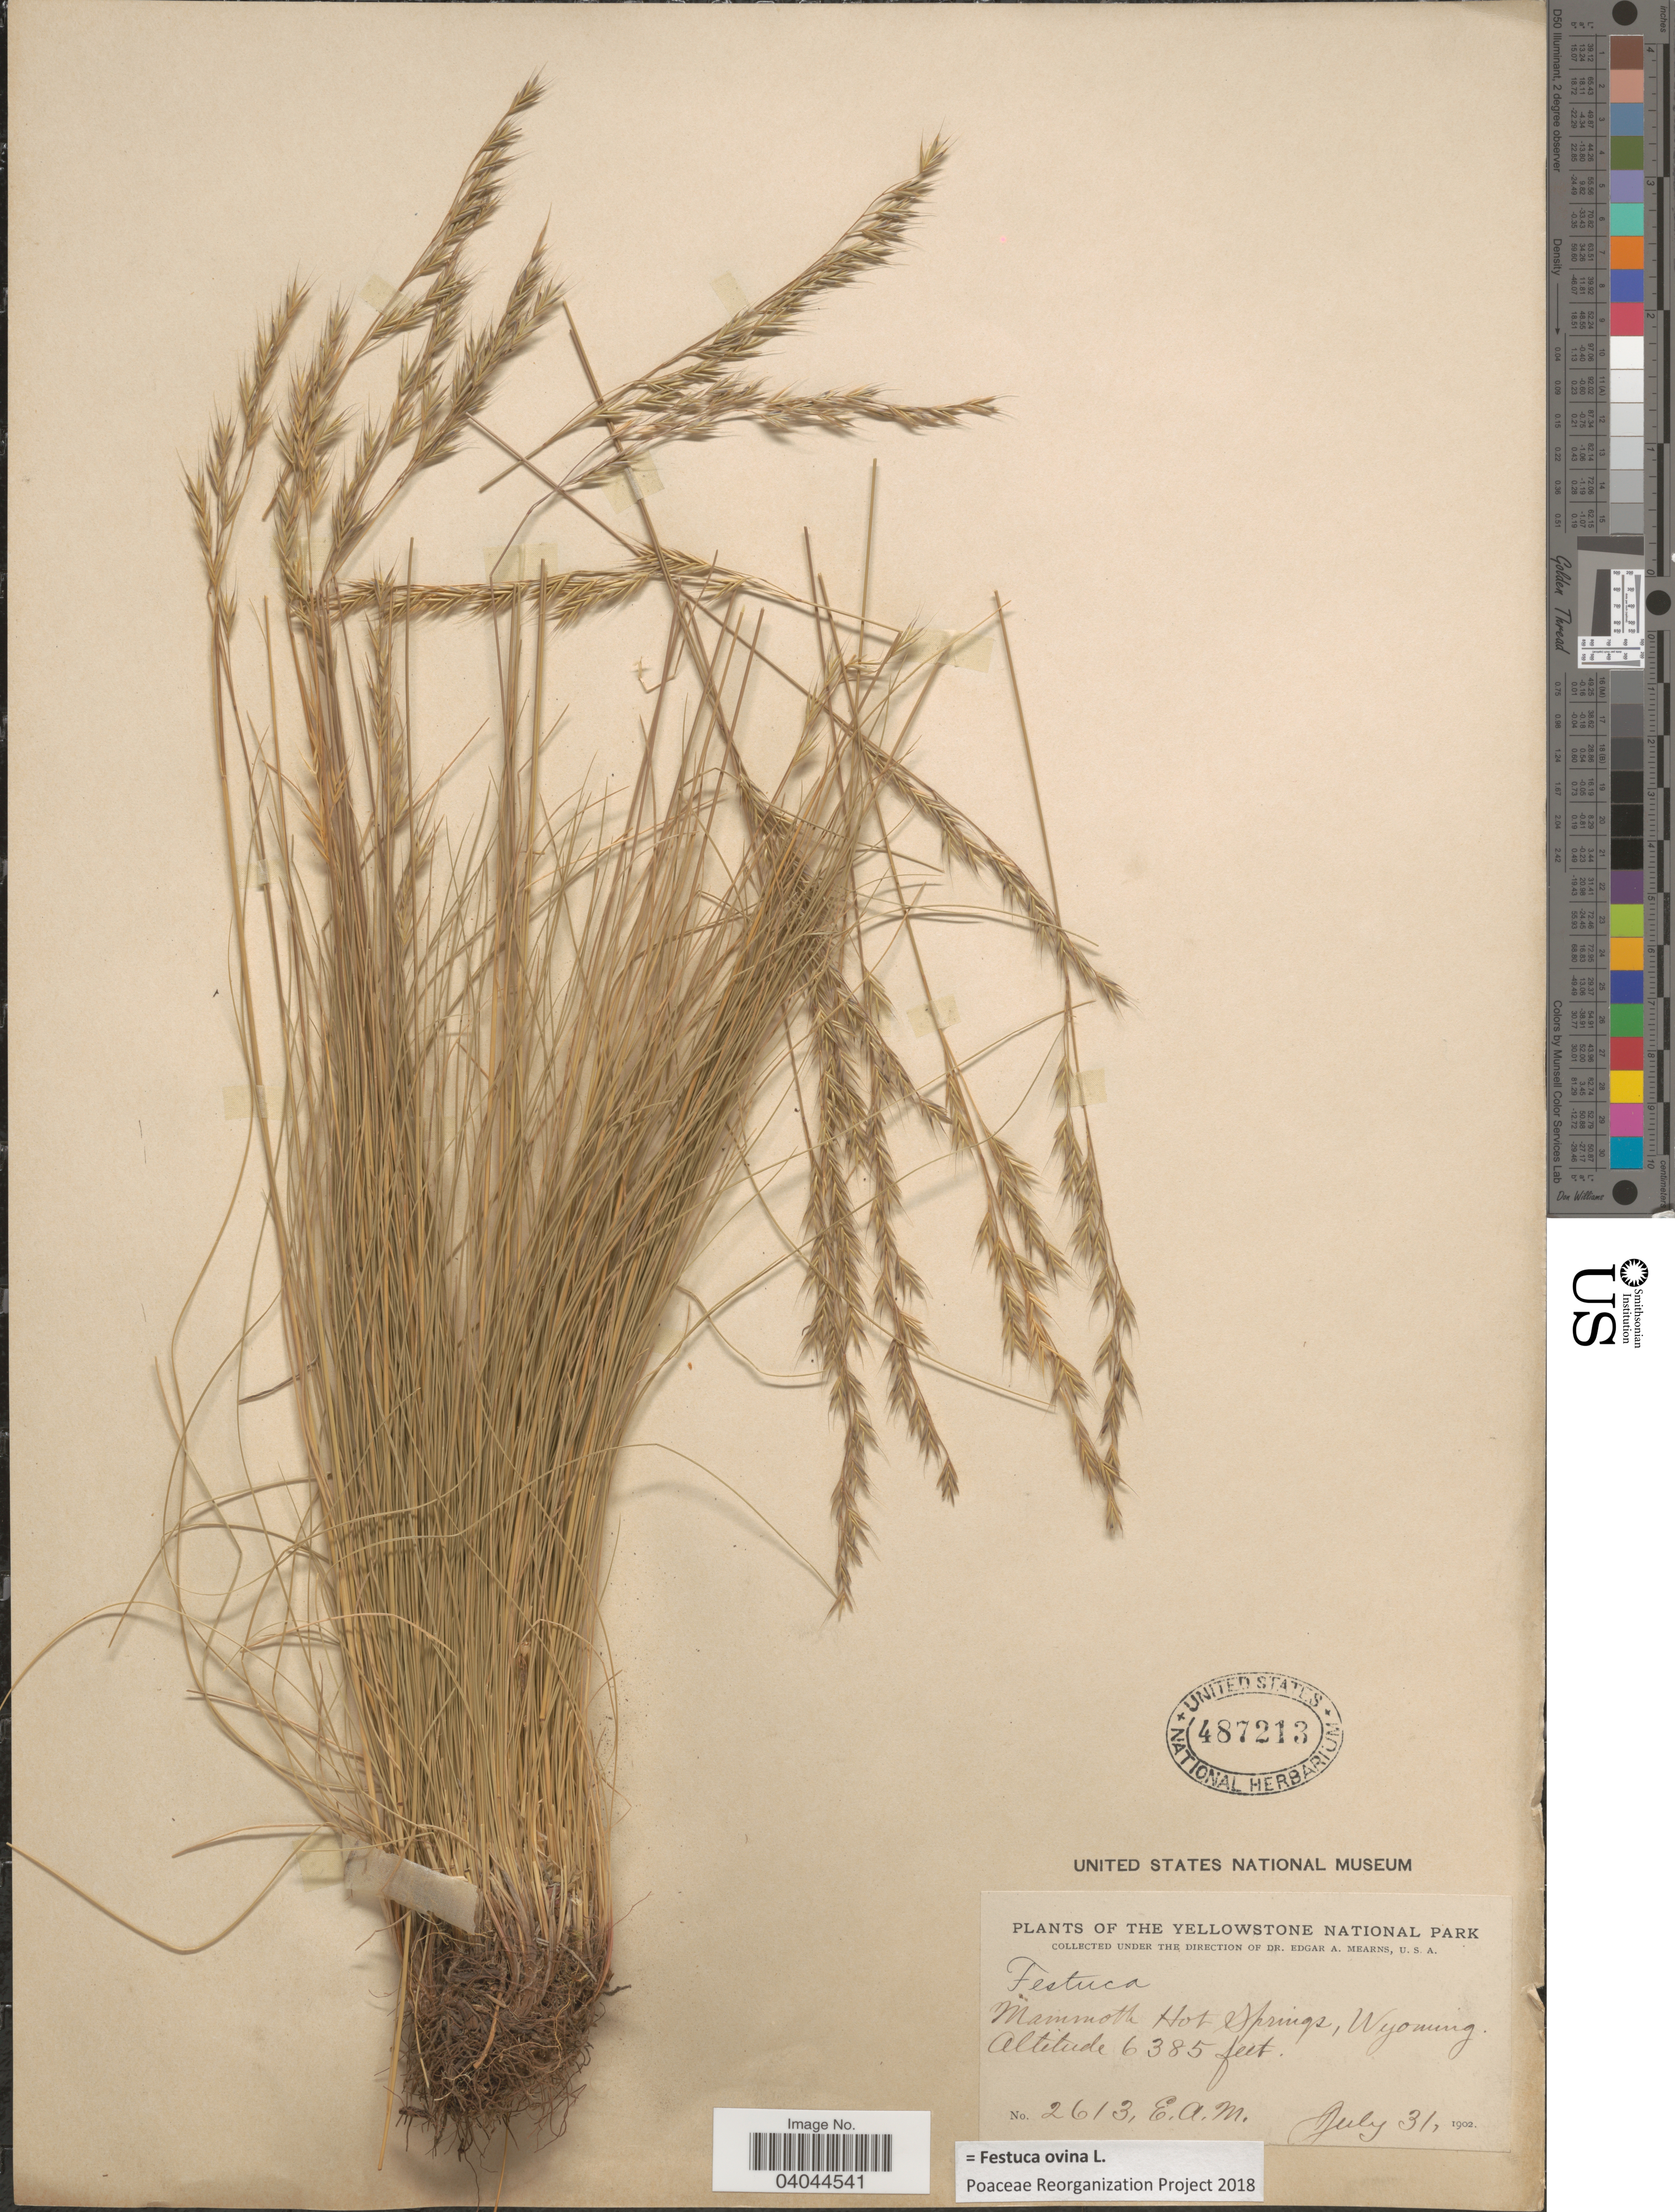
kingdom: Plantae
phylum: Tracheophyta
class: Liliopsida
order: Poales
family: Poaceae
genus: Festuca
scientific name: Festuca ovina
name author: L.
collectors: E. A. Mearns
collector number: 2613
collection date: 1902-07-31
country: United States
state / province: Wyoming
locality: Yellowstone National Park. Mammoth Hot Springs.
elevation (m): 1946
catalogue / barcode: US 487213